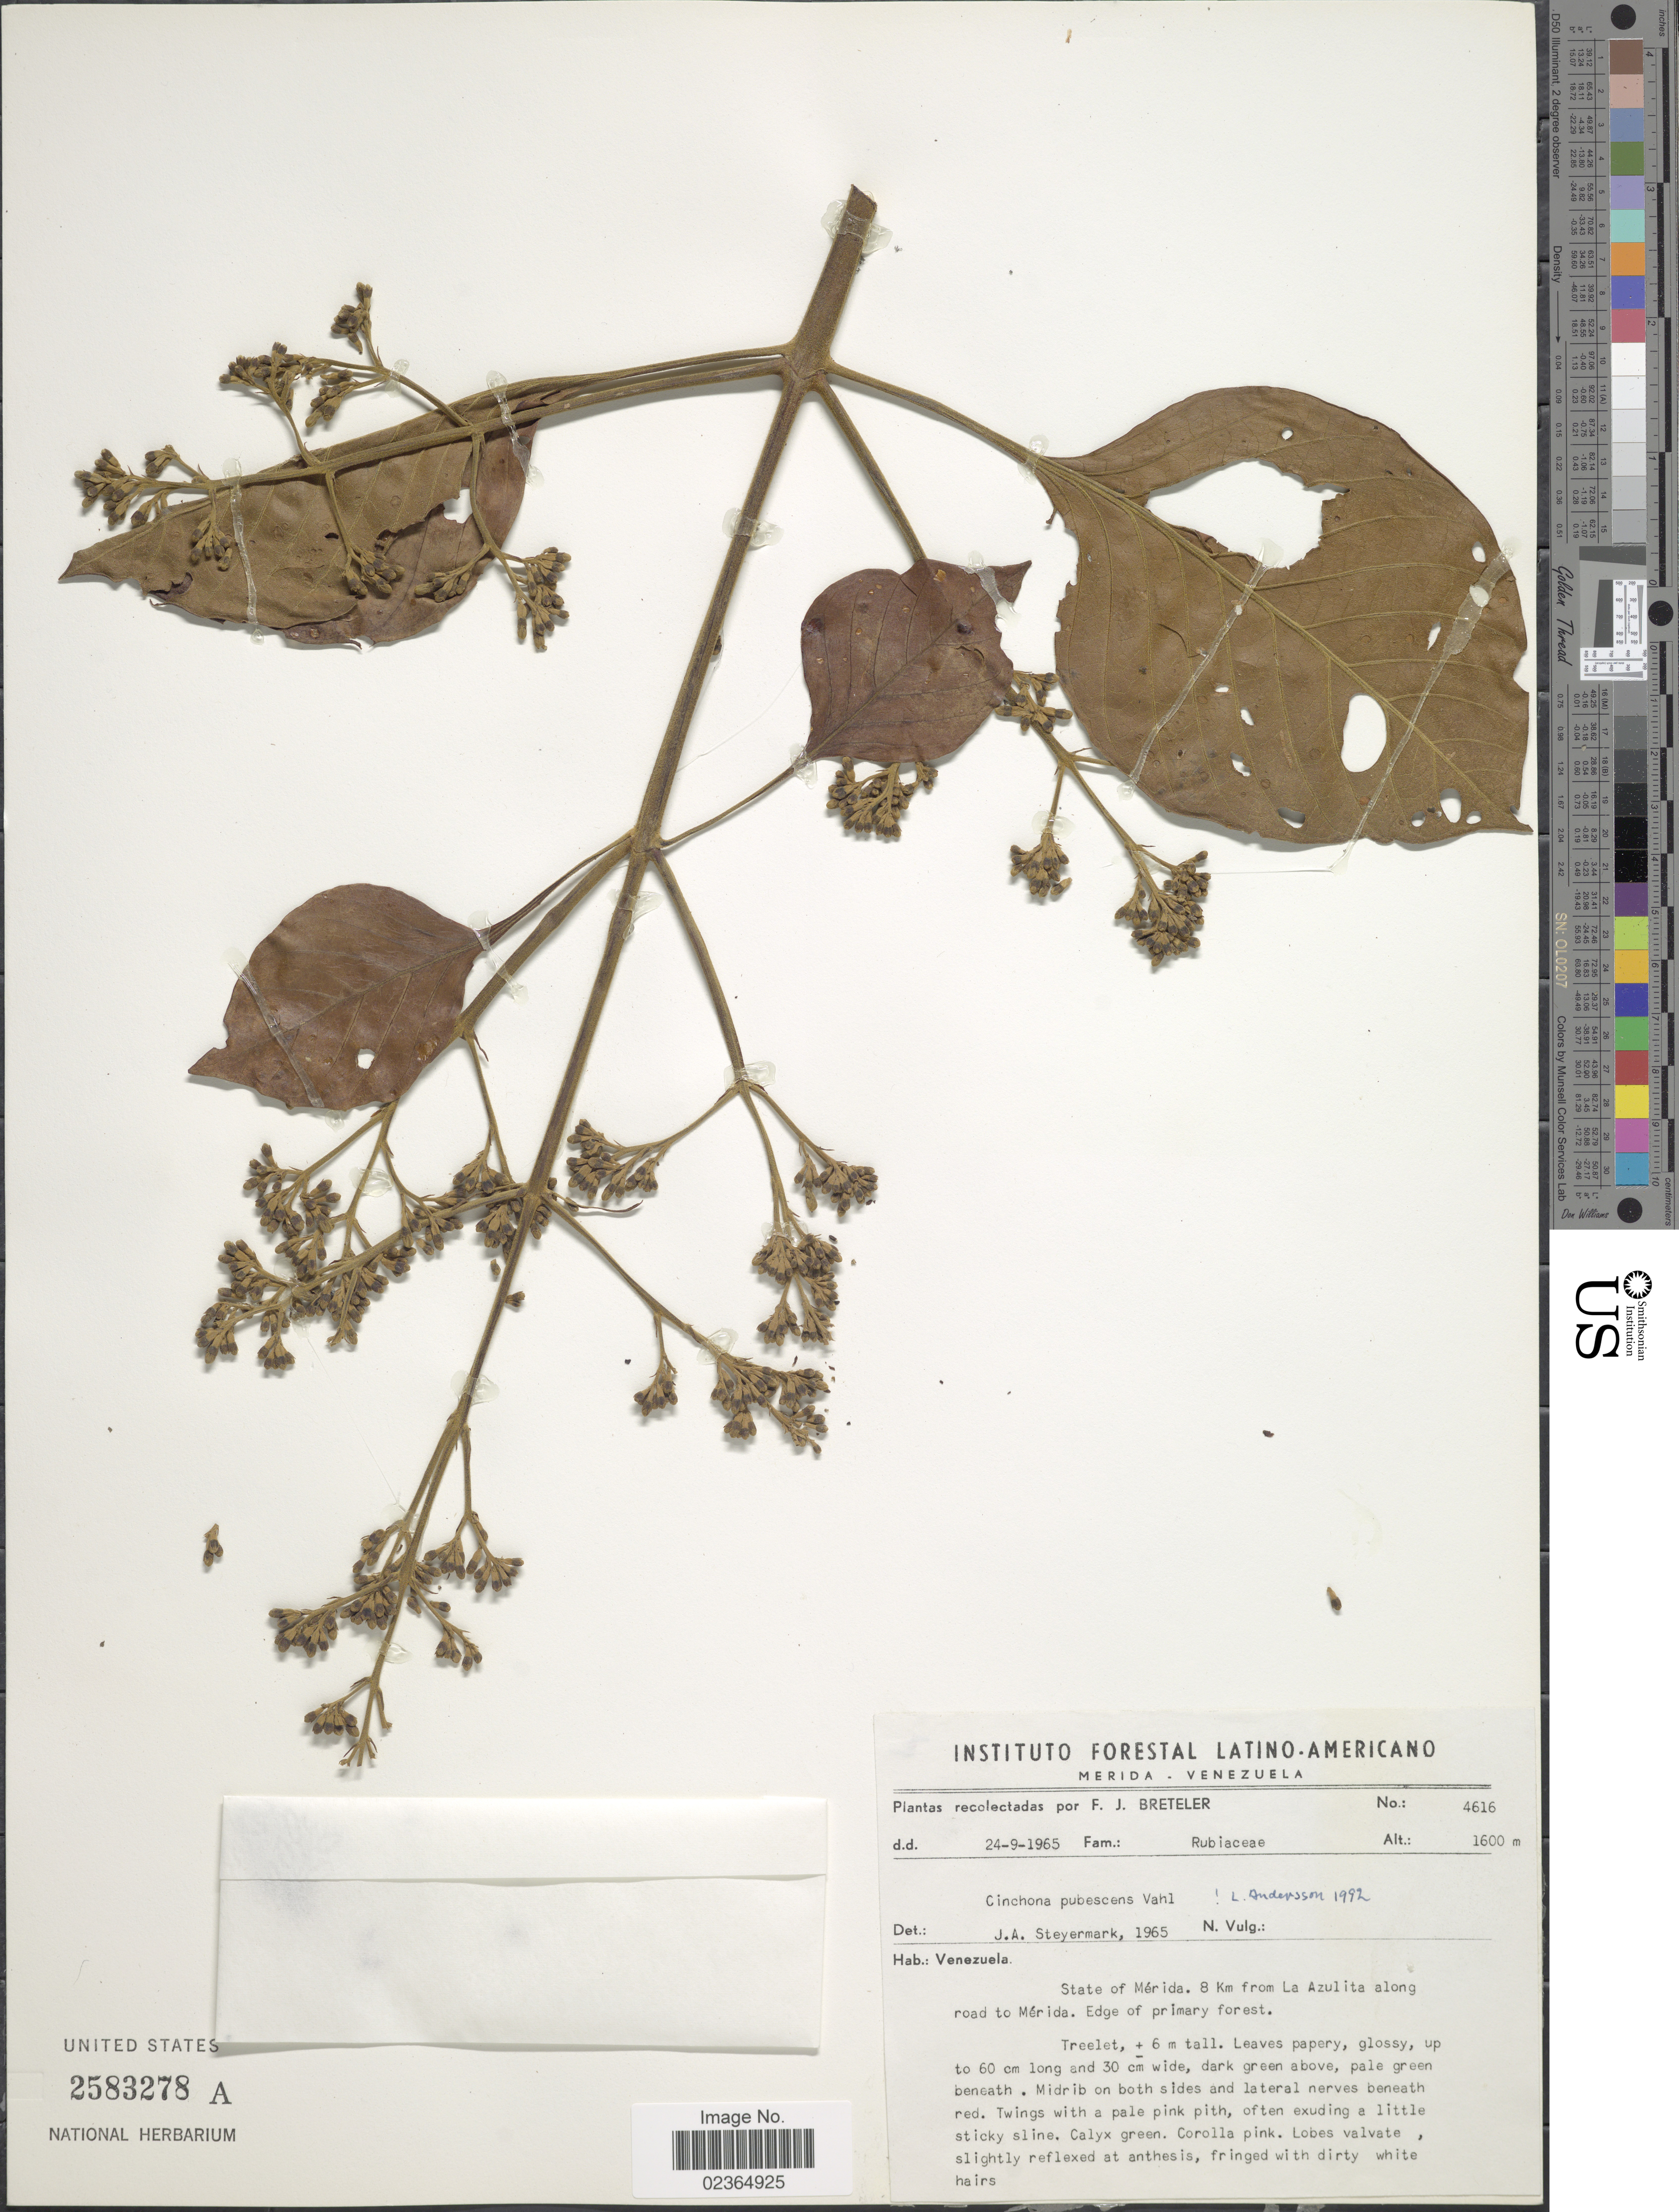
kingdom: Plantae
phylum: Tracheophyta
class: Magnoliopsida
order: Gentianales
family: Rubiaceae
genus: Cinchona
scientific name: Cinchona pubescens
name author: Vahl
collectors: F. J. Breteler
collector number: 4616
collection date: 1965-09-24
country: Venezuela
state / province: Mérida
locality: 8 Km from La Azulita along road to Mérida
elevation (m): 1600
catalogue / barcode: US 2583278A